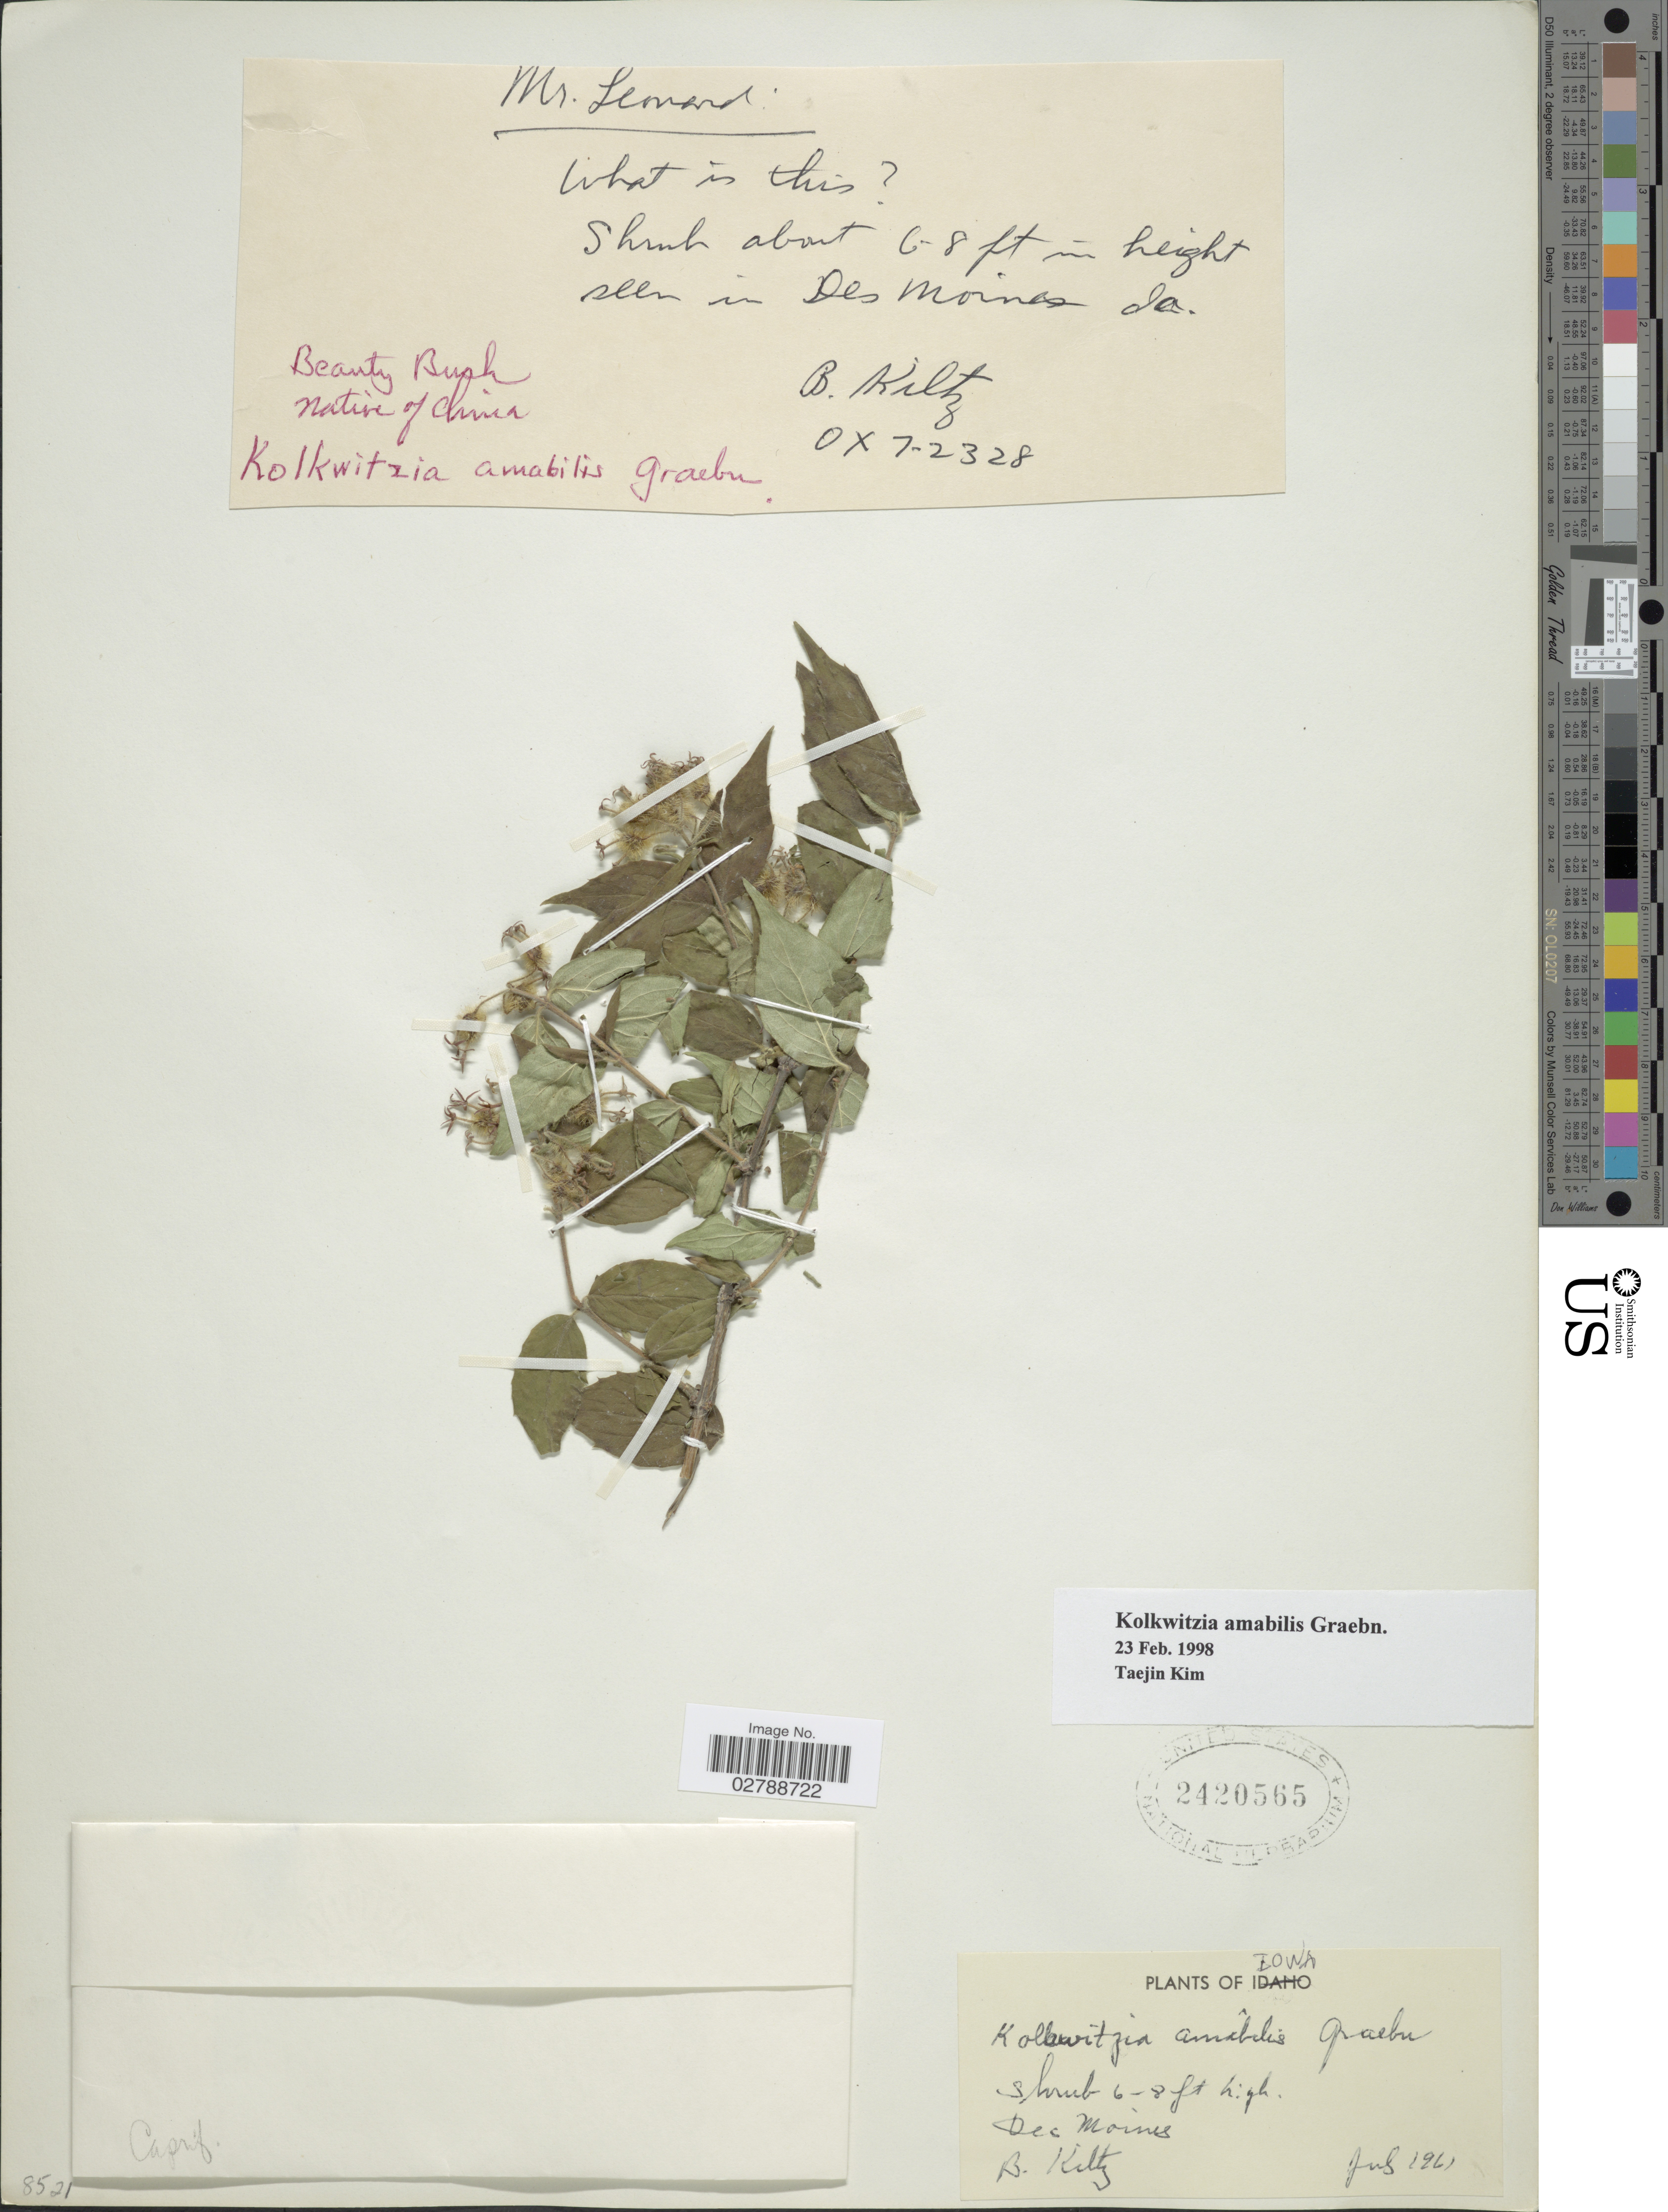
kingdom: Plantae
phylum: Tracheophyta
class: Magnoliopsida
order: Dipsacales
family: Caprifoliaceae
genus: Kolkwitzia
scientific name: Kolkwitzia amabilis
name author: Graebn.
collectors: B. Kiltz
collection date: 1961-07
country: United States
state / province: Iowa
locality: Beauty Bush [unsure placement]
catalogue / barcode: US 2420565